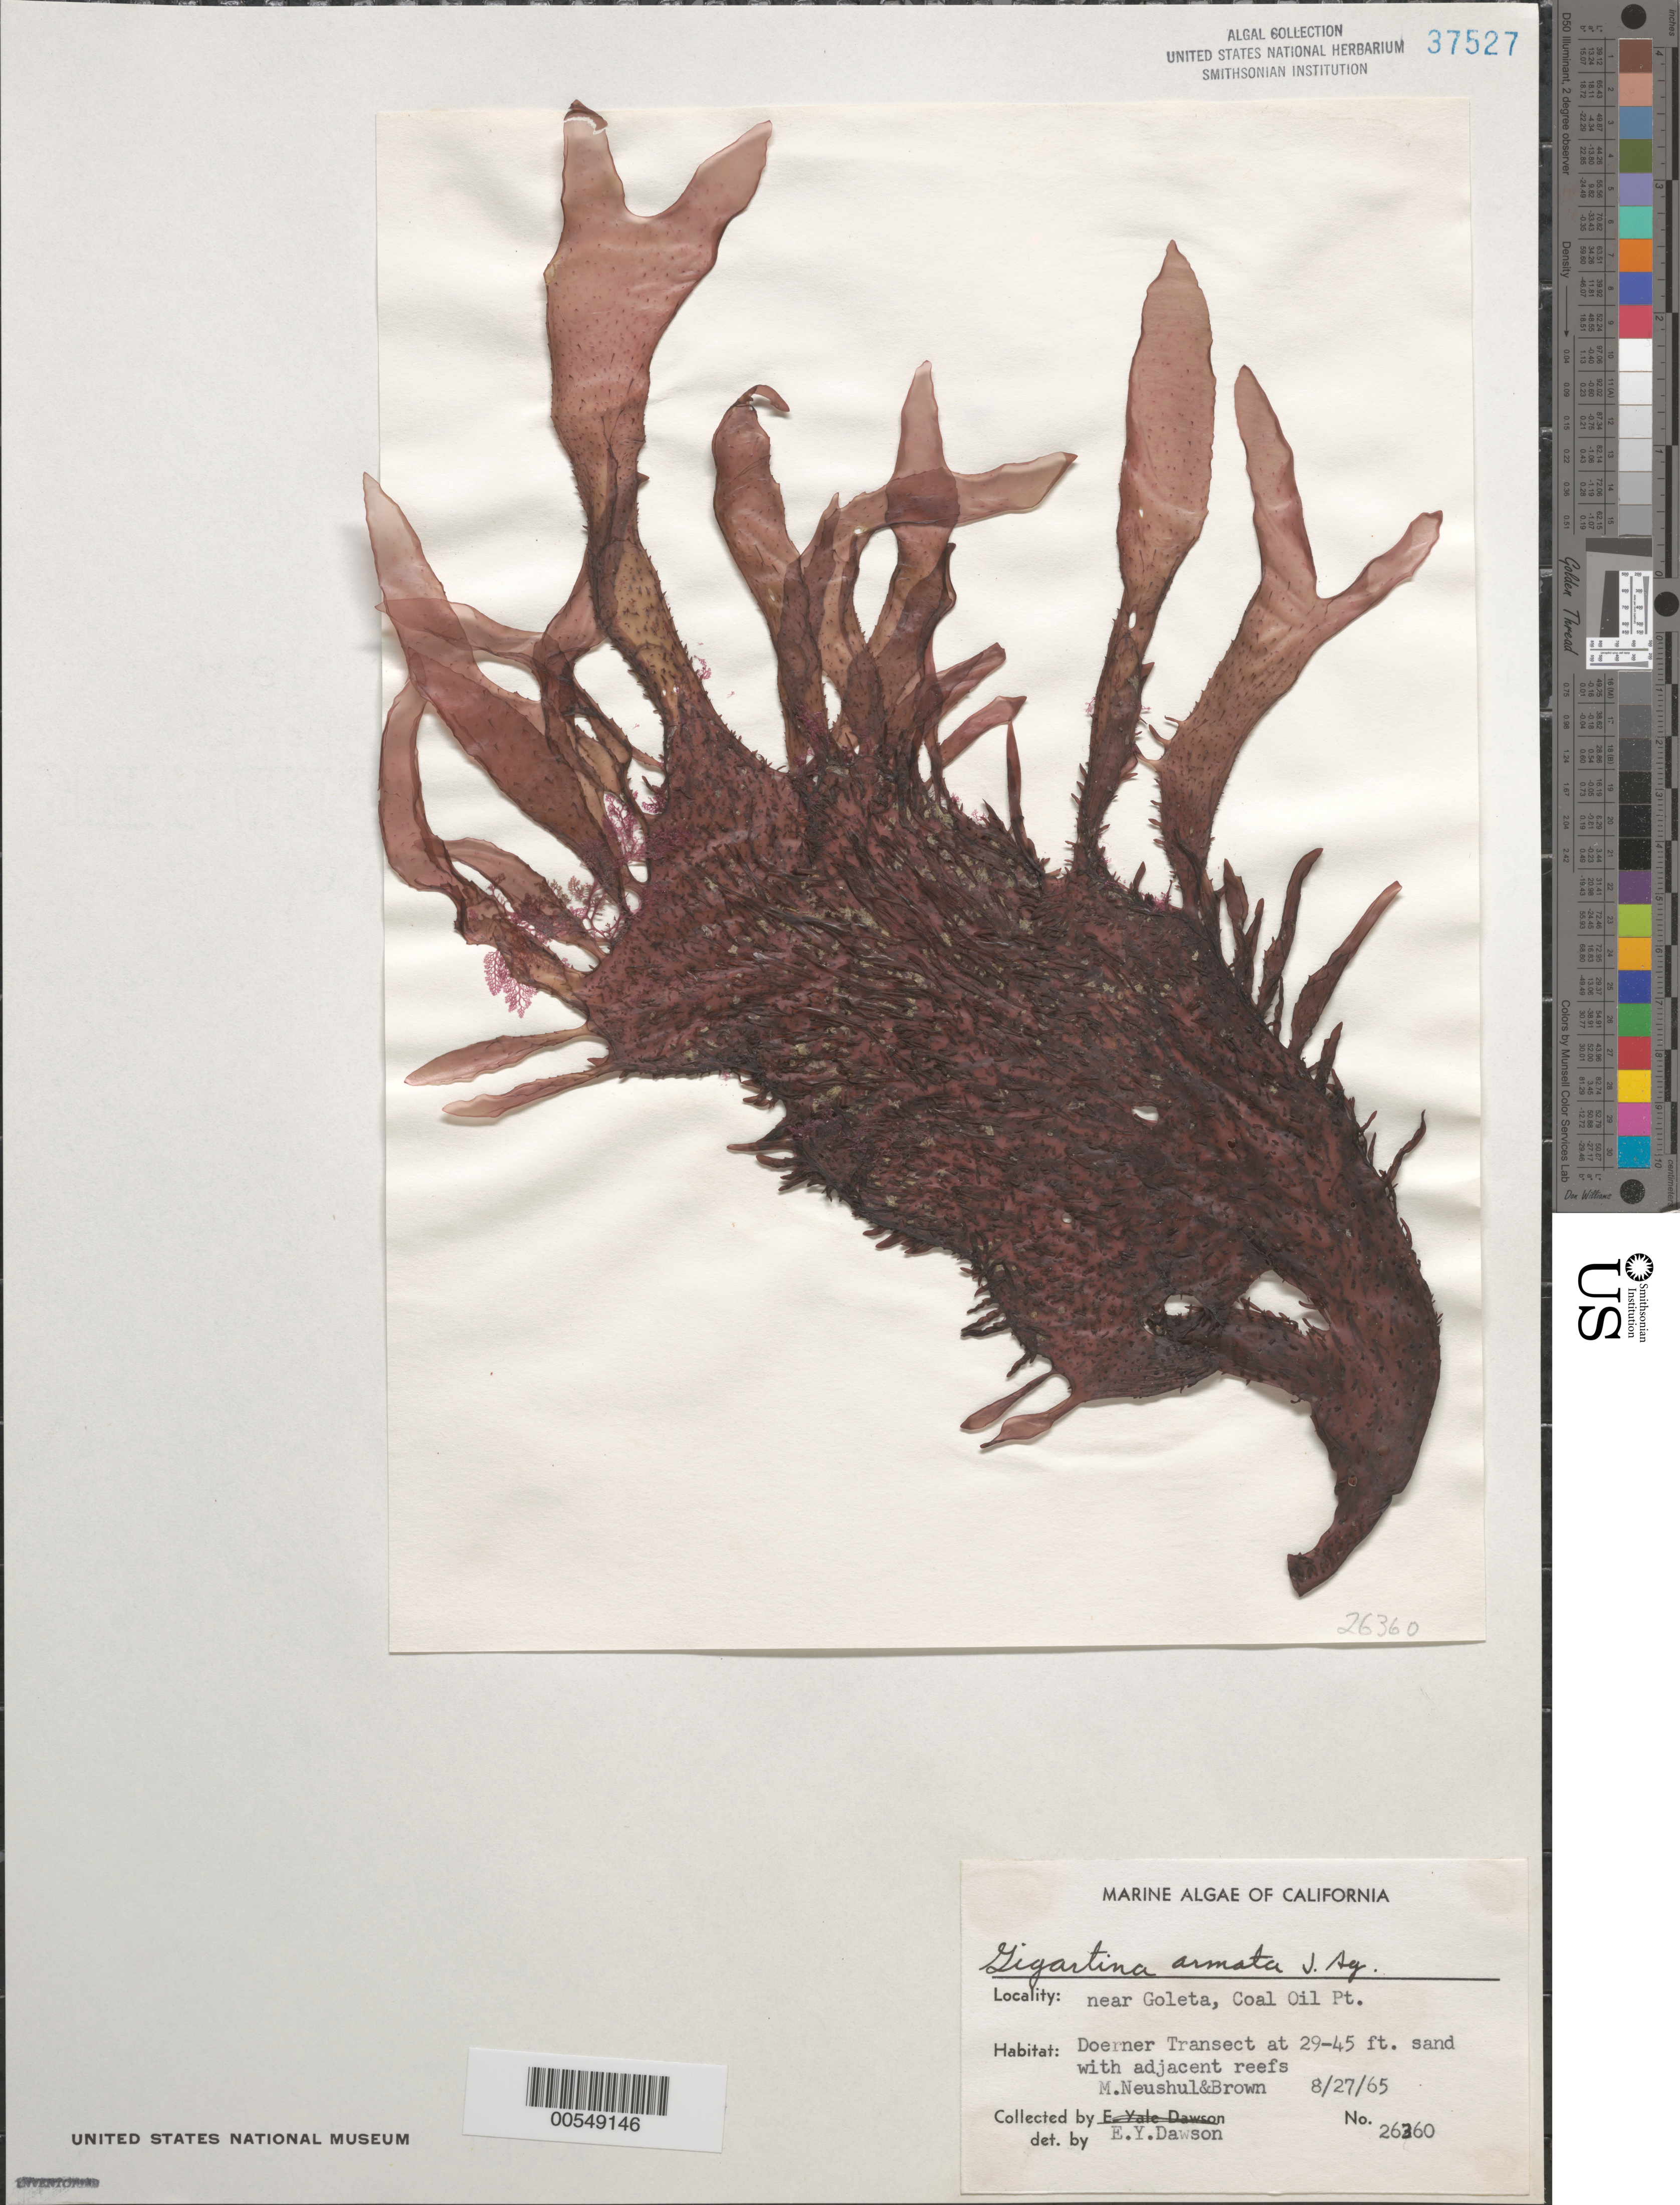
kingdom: Plantae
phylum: Rhodophyta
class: Florideophyceae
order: Gigartinales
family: Gigartinaceae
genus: Chondracanthus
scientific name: Chondracanthus spinosus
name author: (Kütz.) Guiry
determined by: Algae name updating Project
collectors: M. Neushul & D. Brown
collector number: EYD 26360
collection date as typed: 27 Aug 1965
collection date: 1965-08-27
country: United States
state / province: California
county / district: Santa Barbara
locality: Coal Oil Point, near Goleta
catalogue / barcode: US 37527